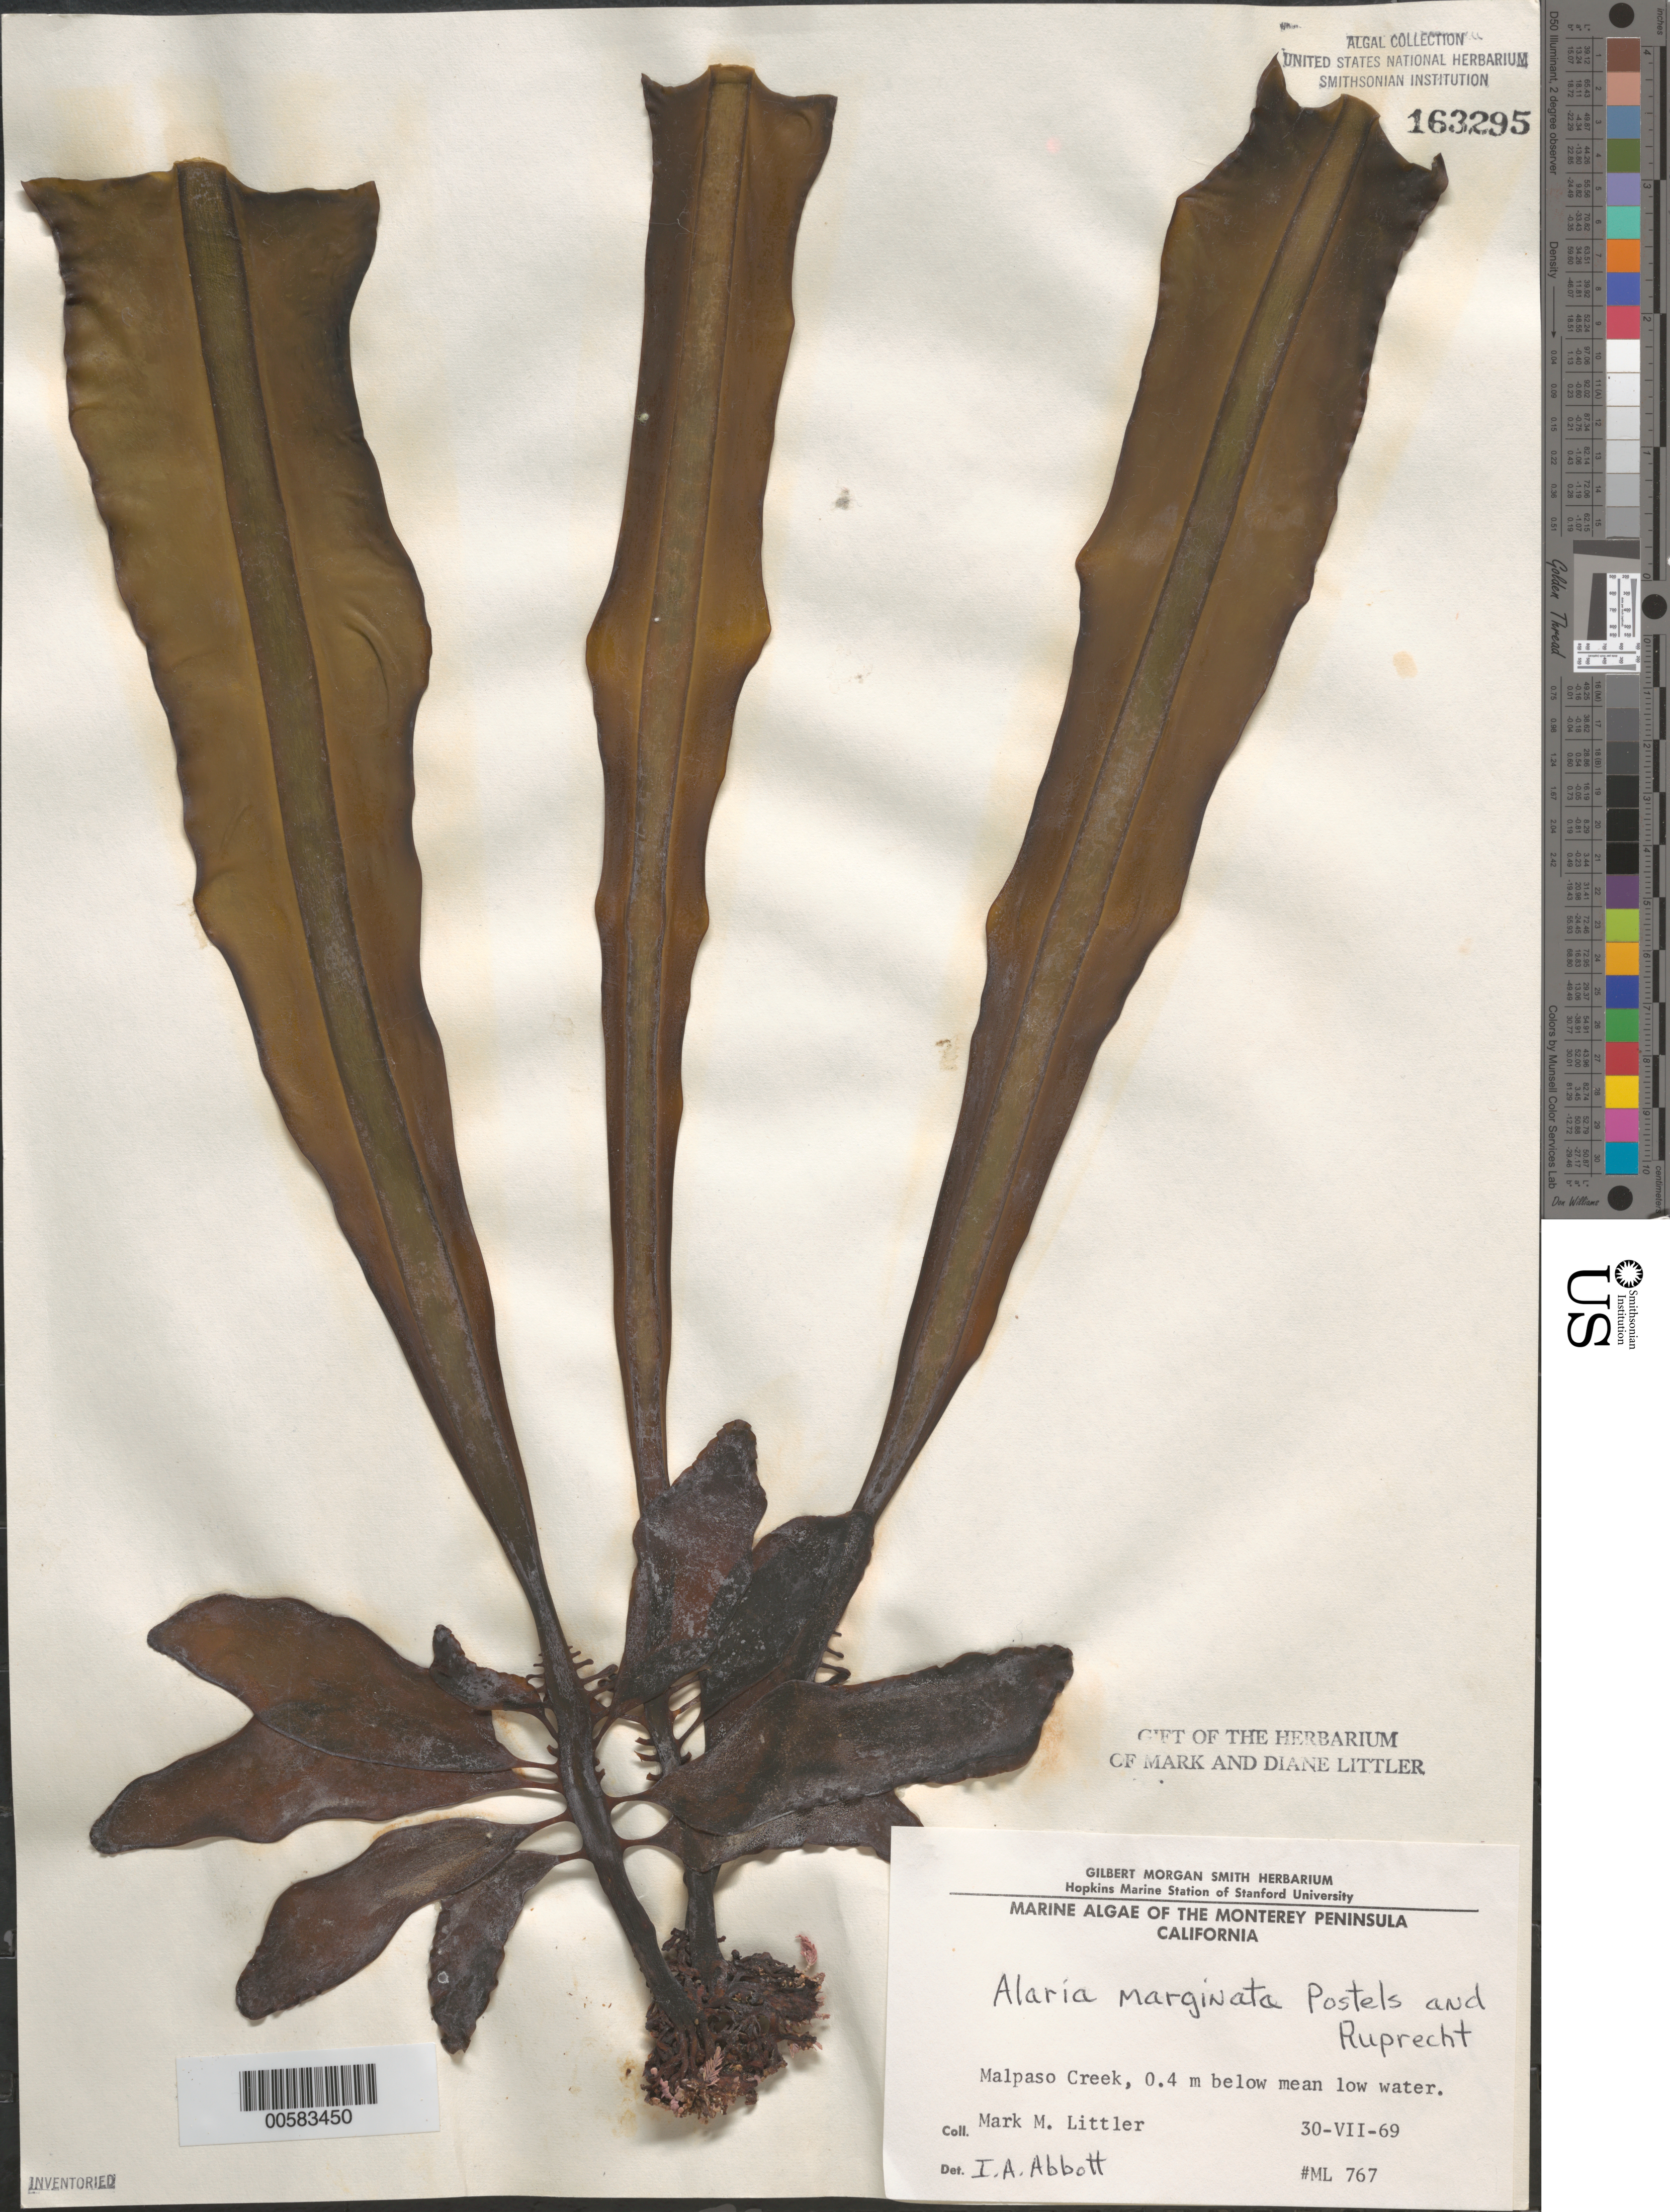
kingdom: Chromista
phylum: Ochrophyta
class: Phaeophyceae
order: Laminariales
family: Alariaceae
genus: Alaria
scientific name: Alaria marginata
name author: Ruiz & Pav.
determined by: Abbott, Isabella A.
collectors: M. M. Littler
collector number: ML 767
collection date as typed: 30 Jul 1969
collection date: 1969-07-30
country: United States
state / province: California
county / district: Monterey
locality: Malpaso Creek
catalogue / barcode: US 163295